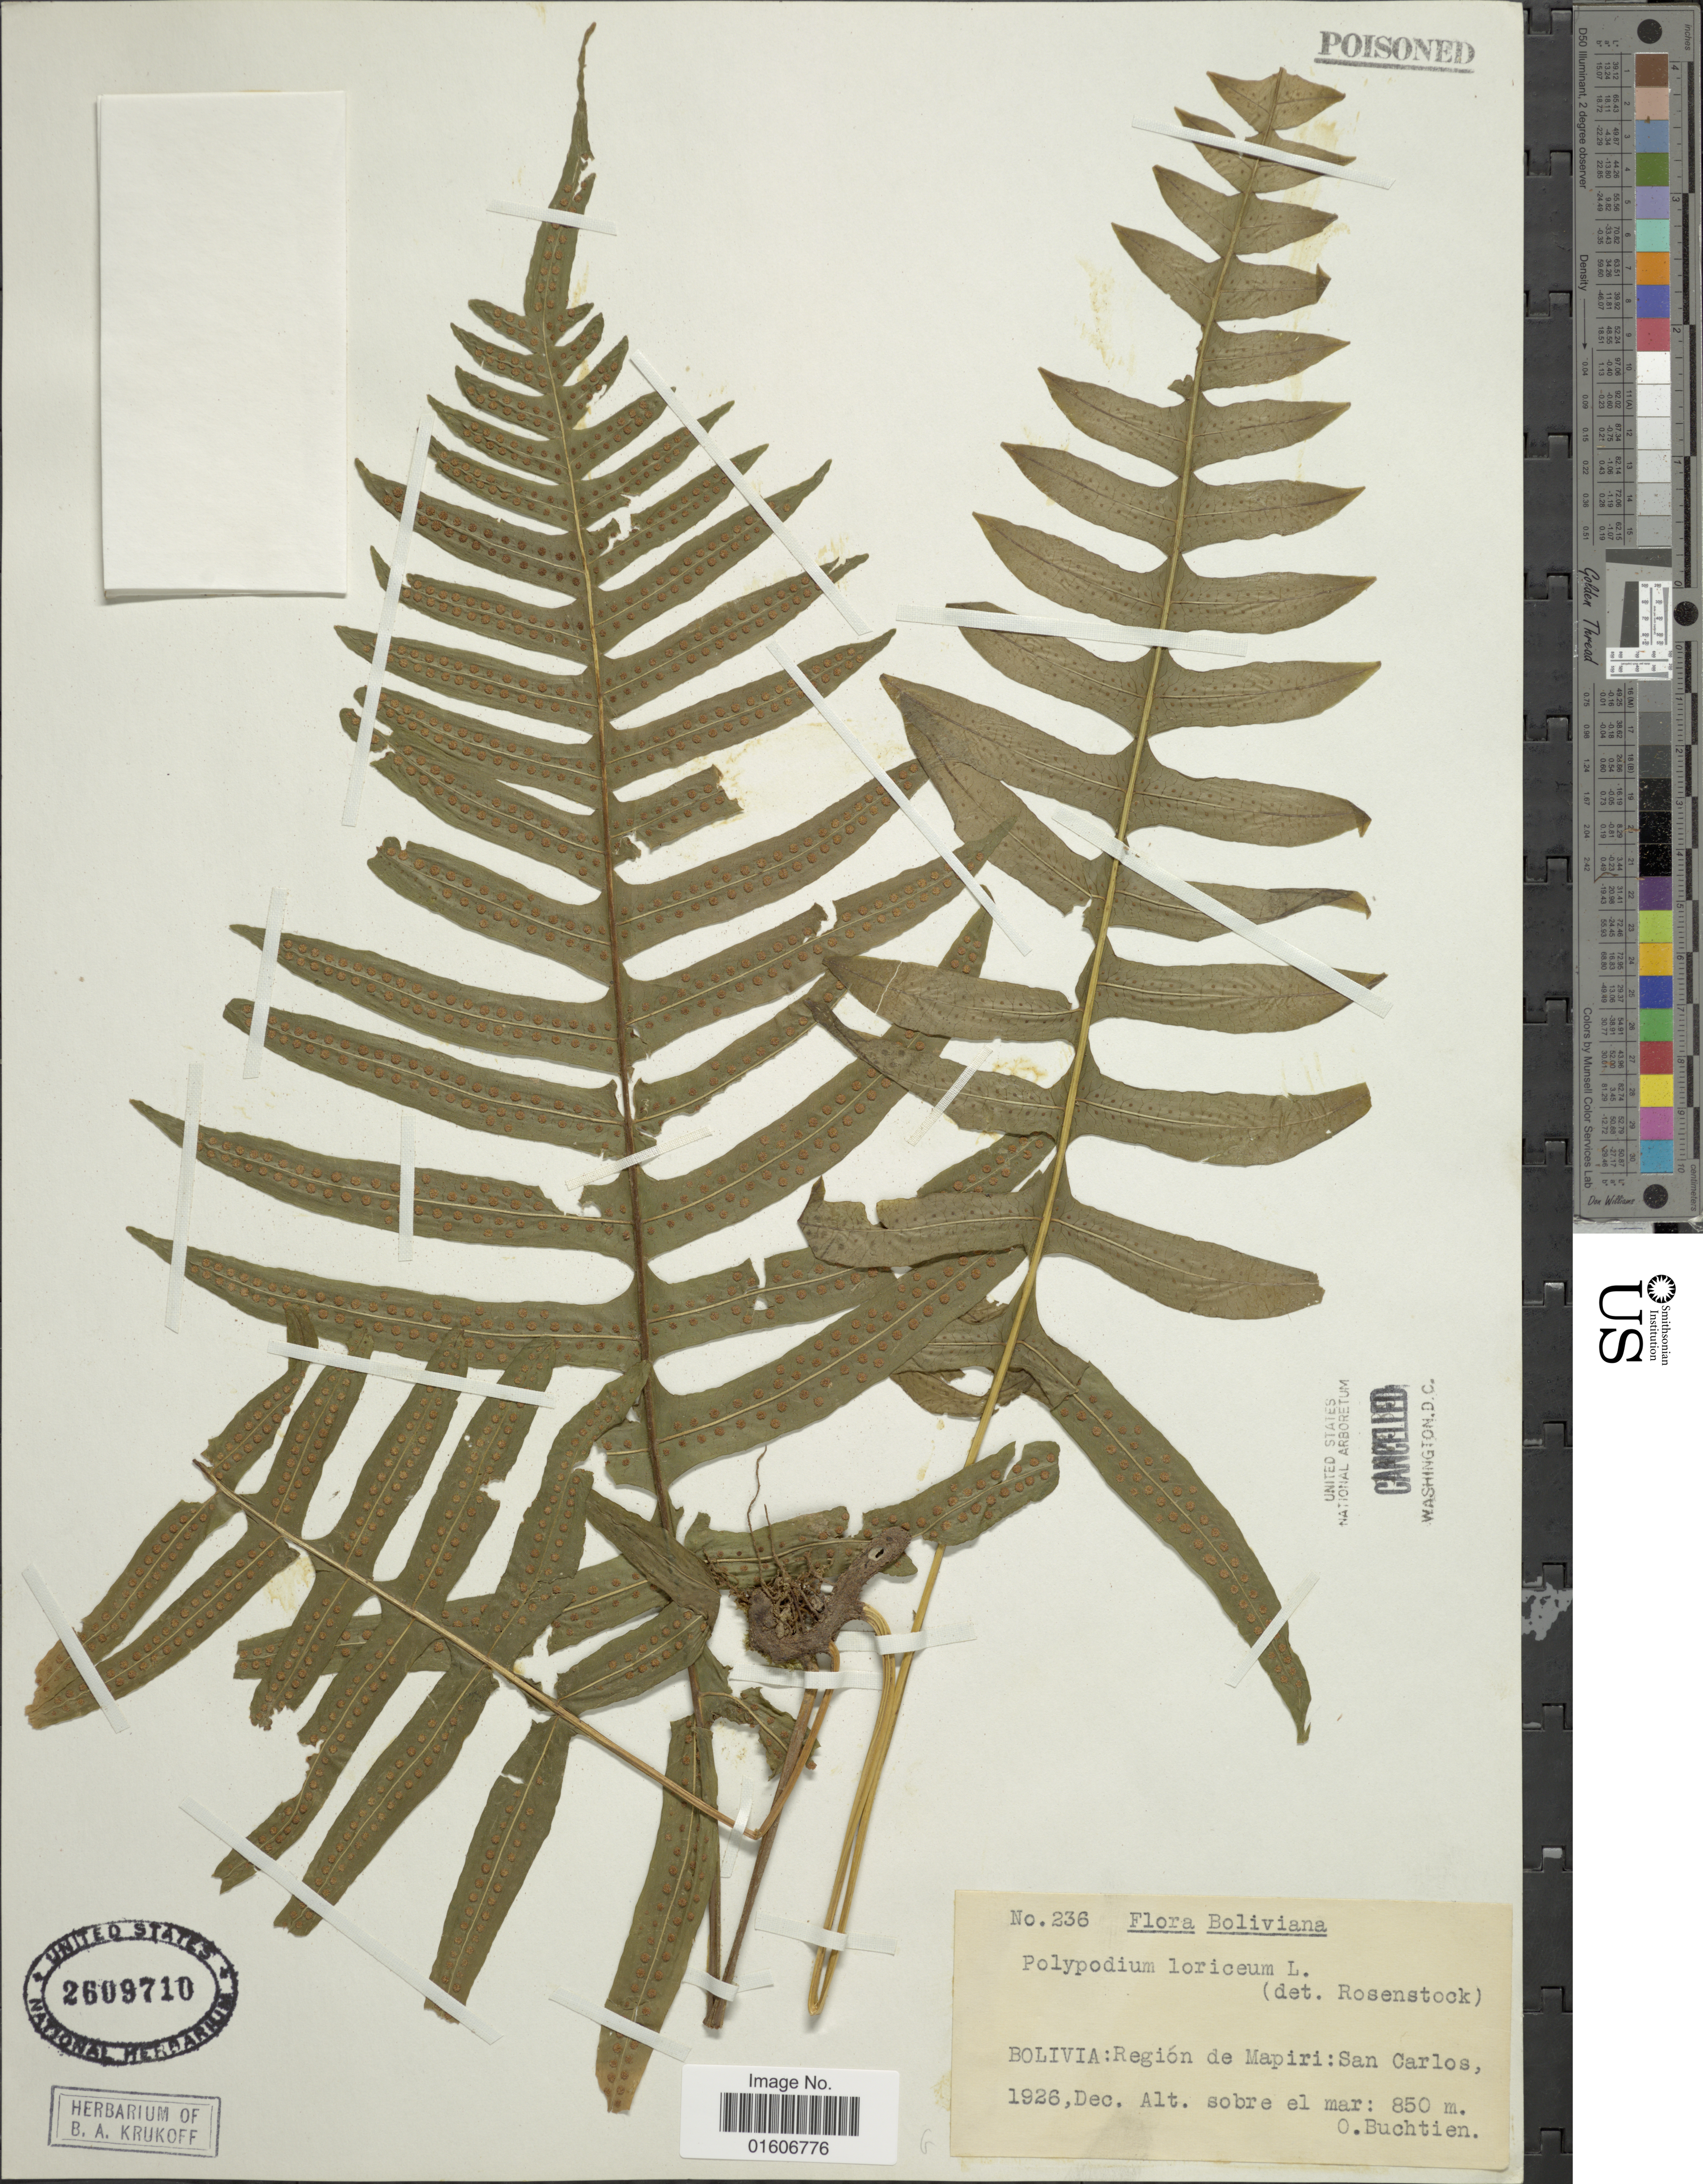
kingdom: Plantae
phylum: Tracheophyta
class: Polypodiopsida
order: Polypodiales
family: Polypodiaceae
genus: Serpocaulon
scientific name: Serpocaulon loriceum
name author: (L.) A.R. Sm.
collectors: O. Buchtien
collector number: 236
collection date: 1926-12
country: Bolivia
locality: Región de Mapiri: San Carlos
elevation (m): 850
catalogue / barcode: US 2609710